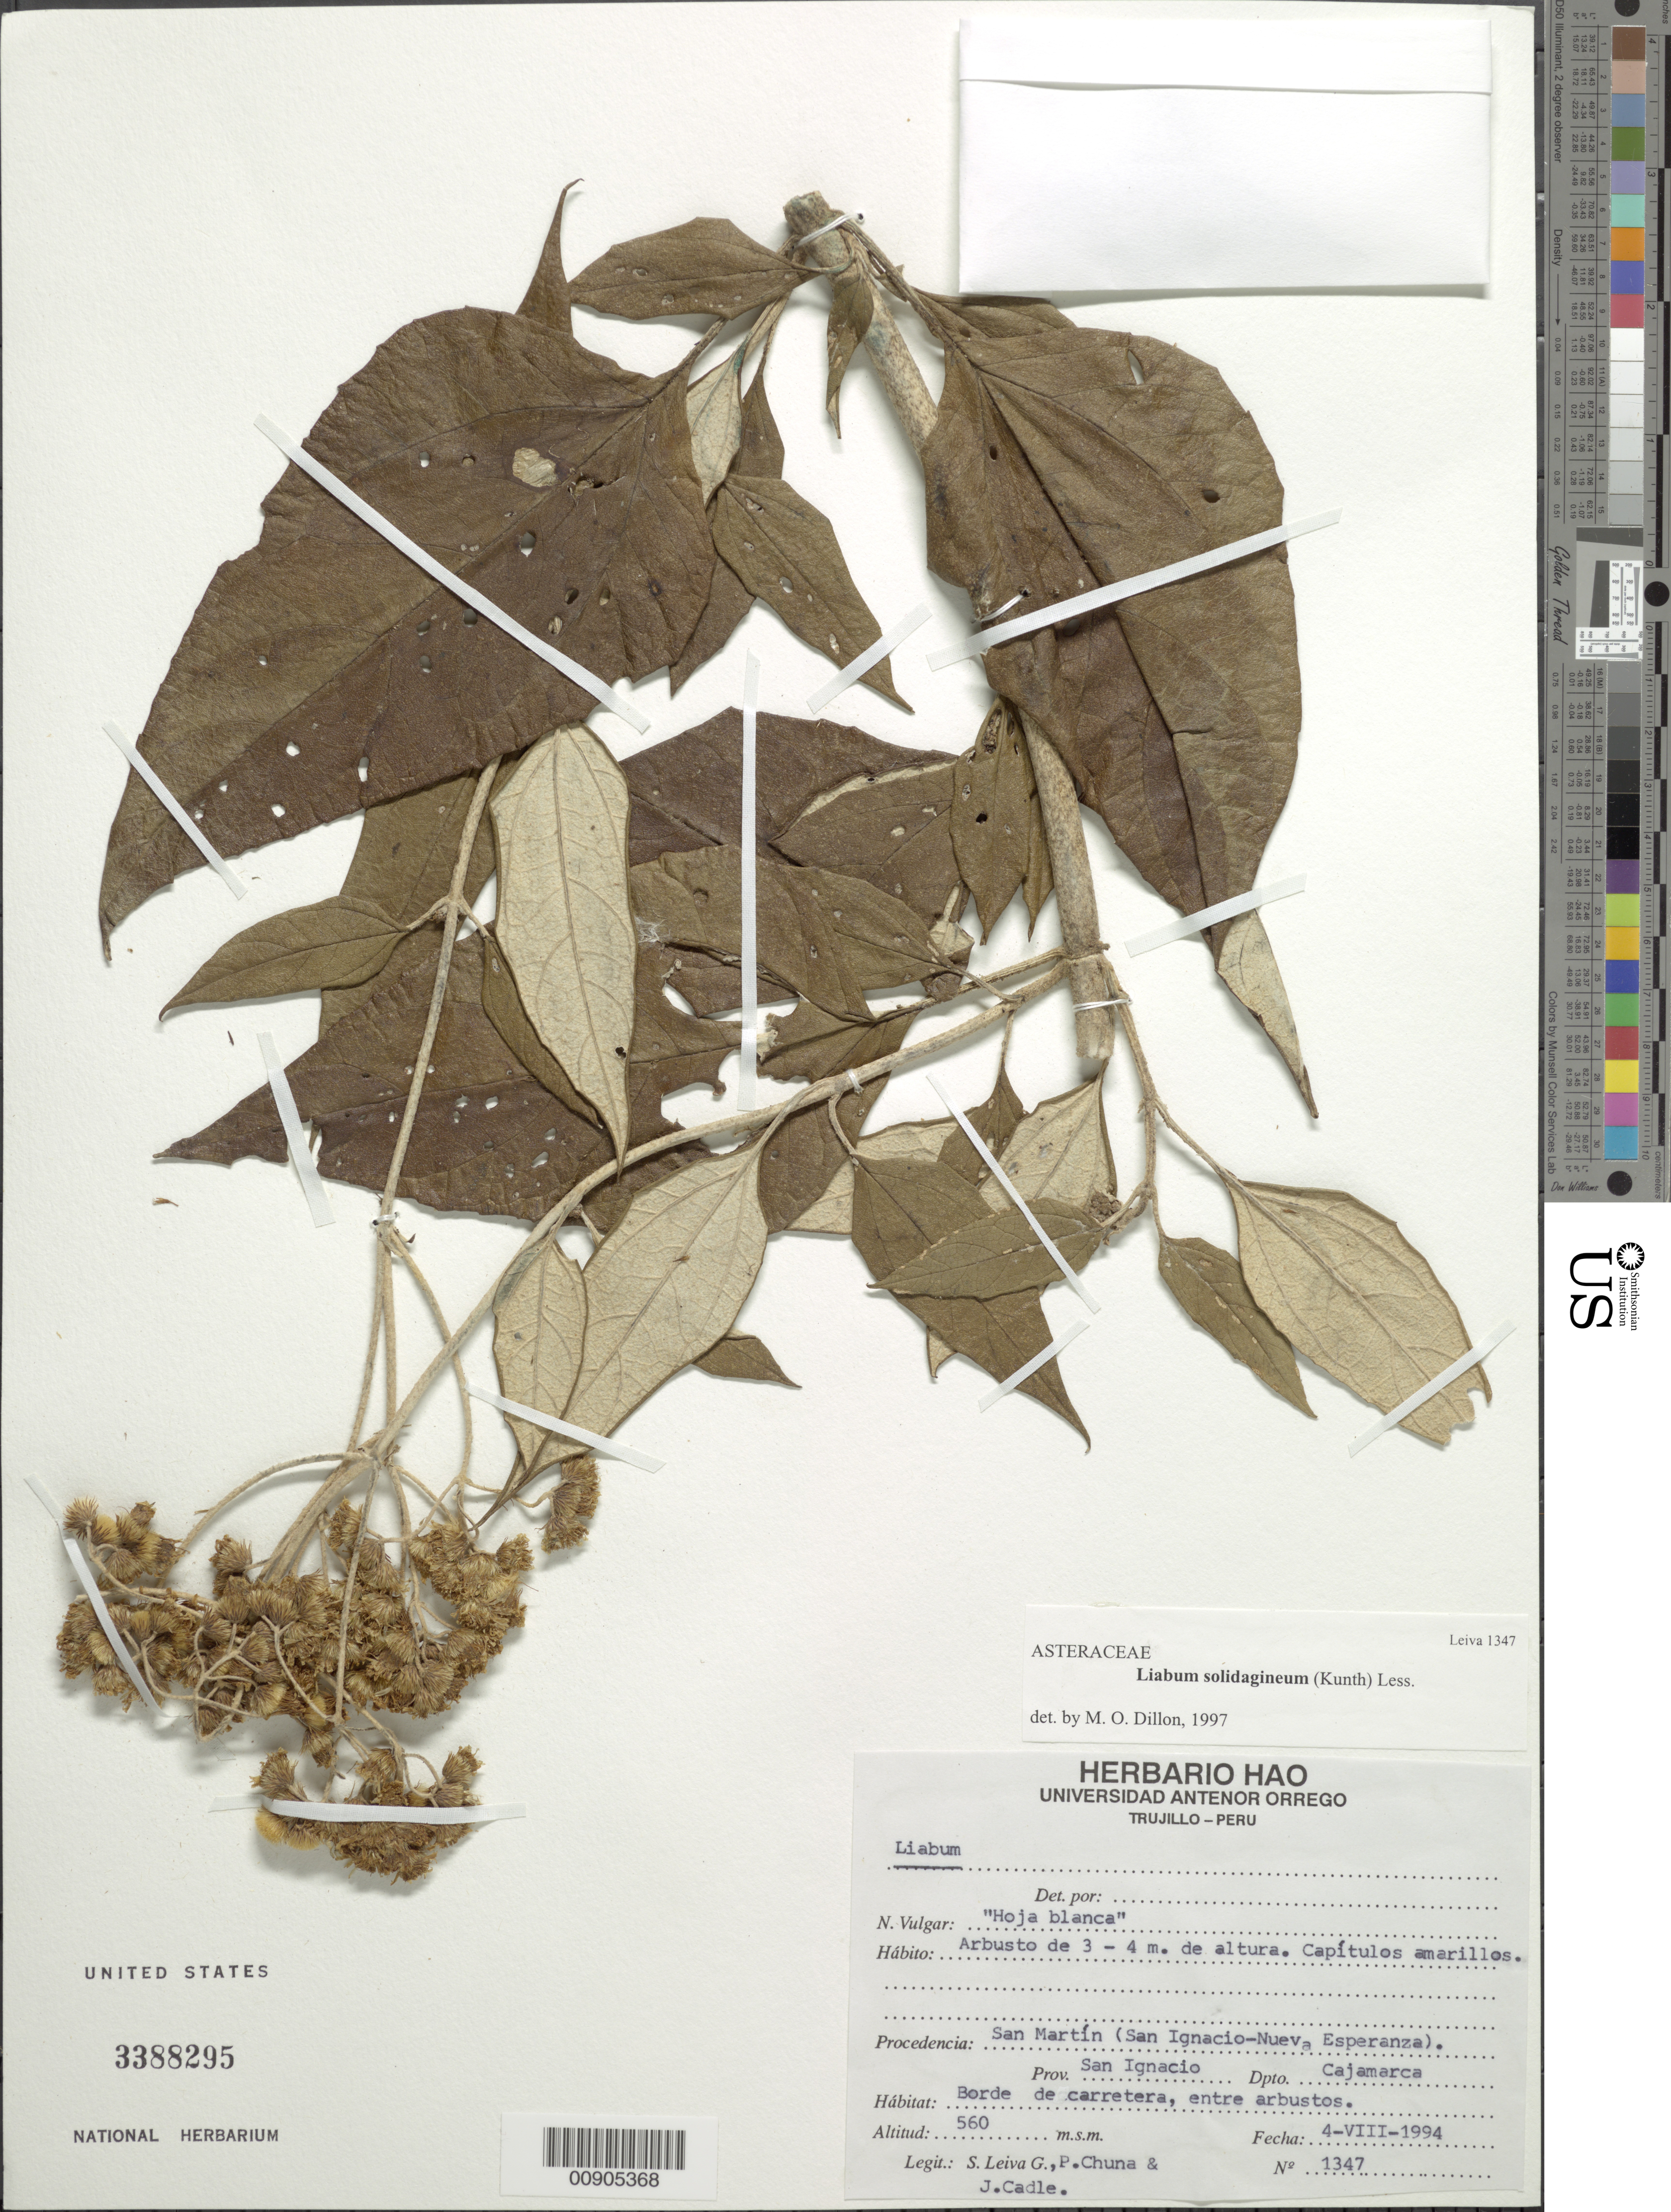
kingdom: Plantae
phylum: Tracheophyta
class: Magnoliopsida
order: Asterales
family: Asteraceae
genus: Liabum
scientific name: Liabum solidagineum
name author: (Kunth) Less.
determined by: Dillon, M. O.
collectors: S. Leiva G., P. Chuna & J. Cadle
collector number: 1347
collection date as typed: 4 August 1994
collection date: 1994-08-04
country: Peru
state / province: Cajamarca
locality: Prov. San Ignacio, San Martín (San Ignacio-Nueva Esperanza)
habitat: Borde de carretera, entre arbustos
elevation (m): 560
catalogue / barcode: US 3388295